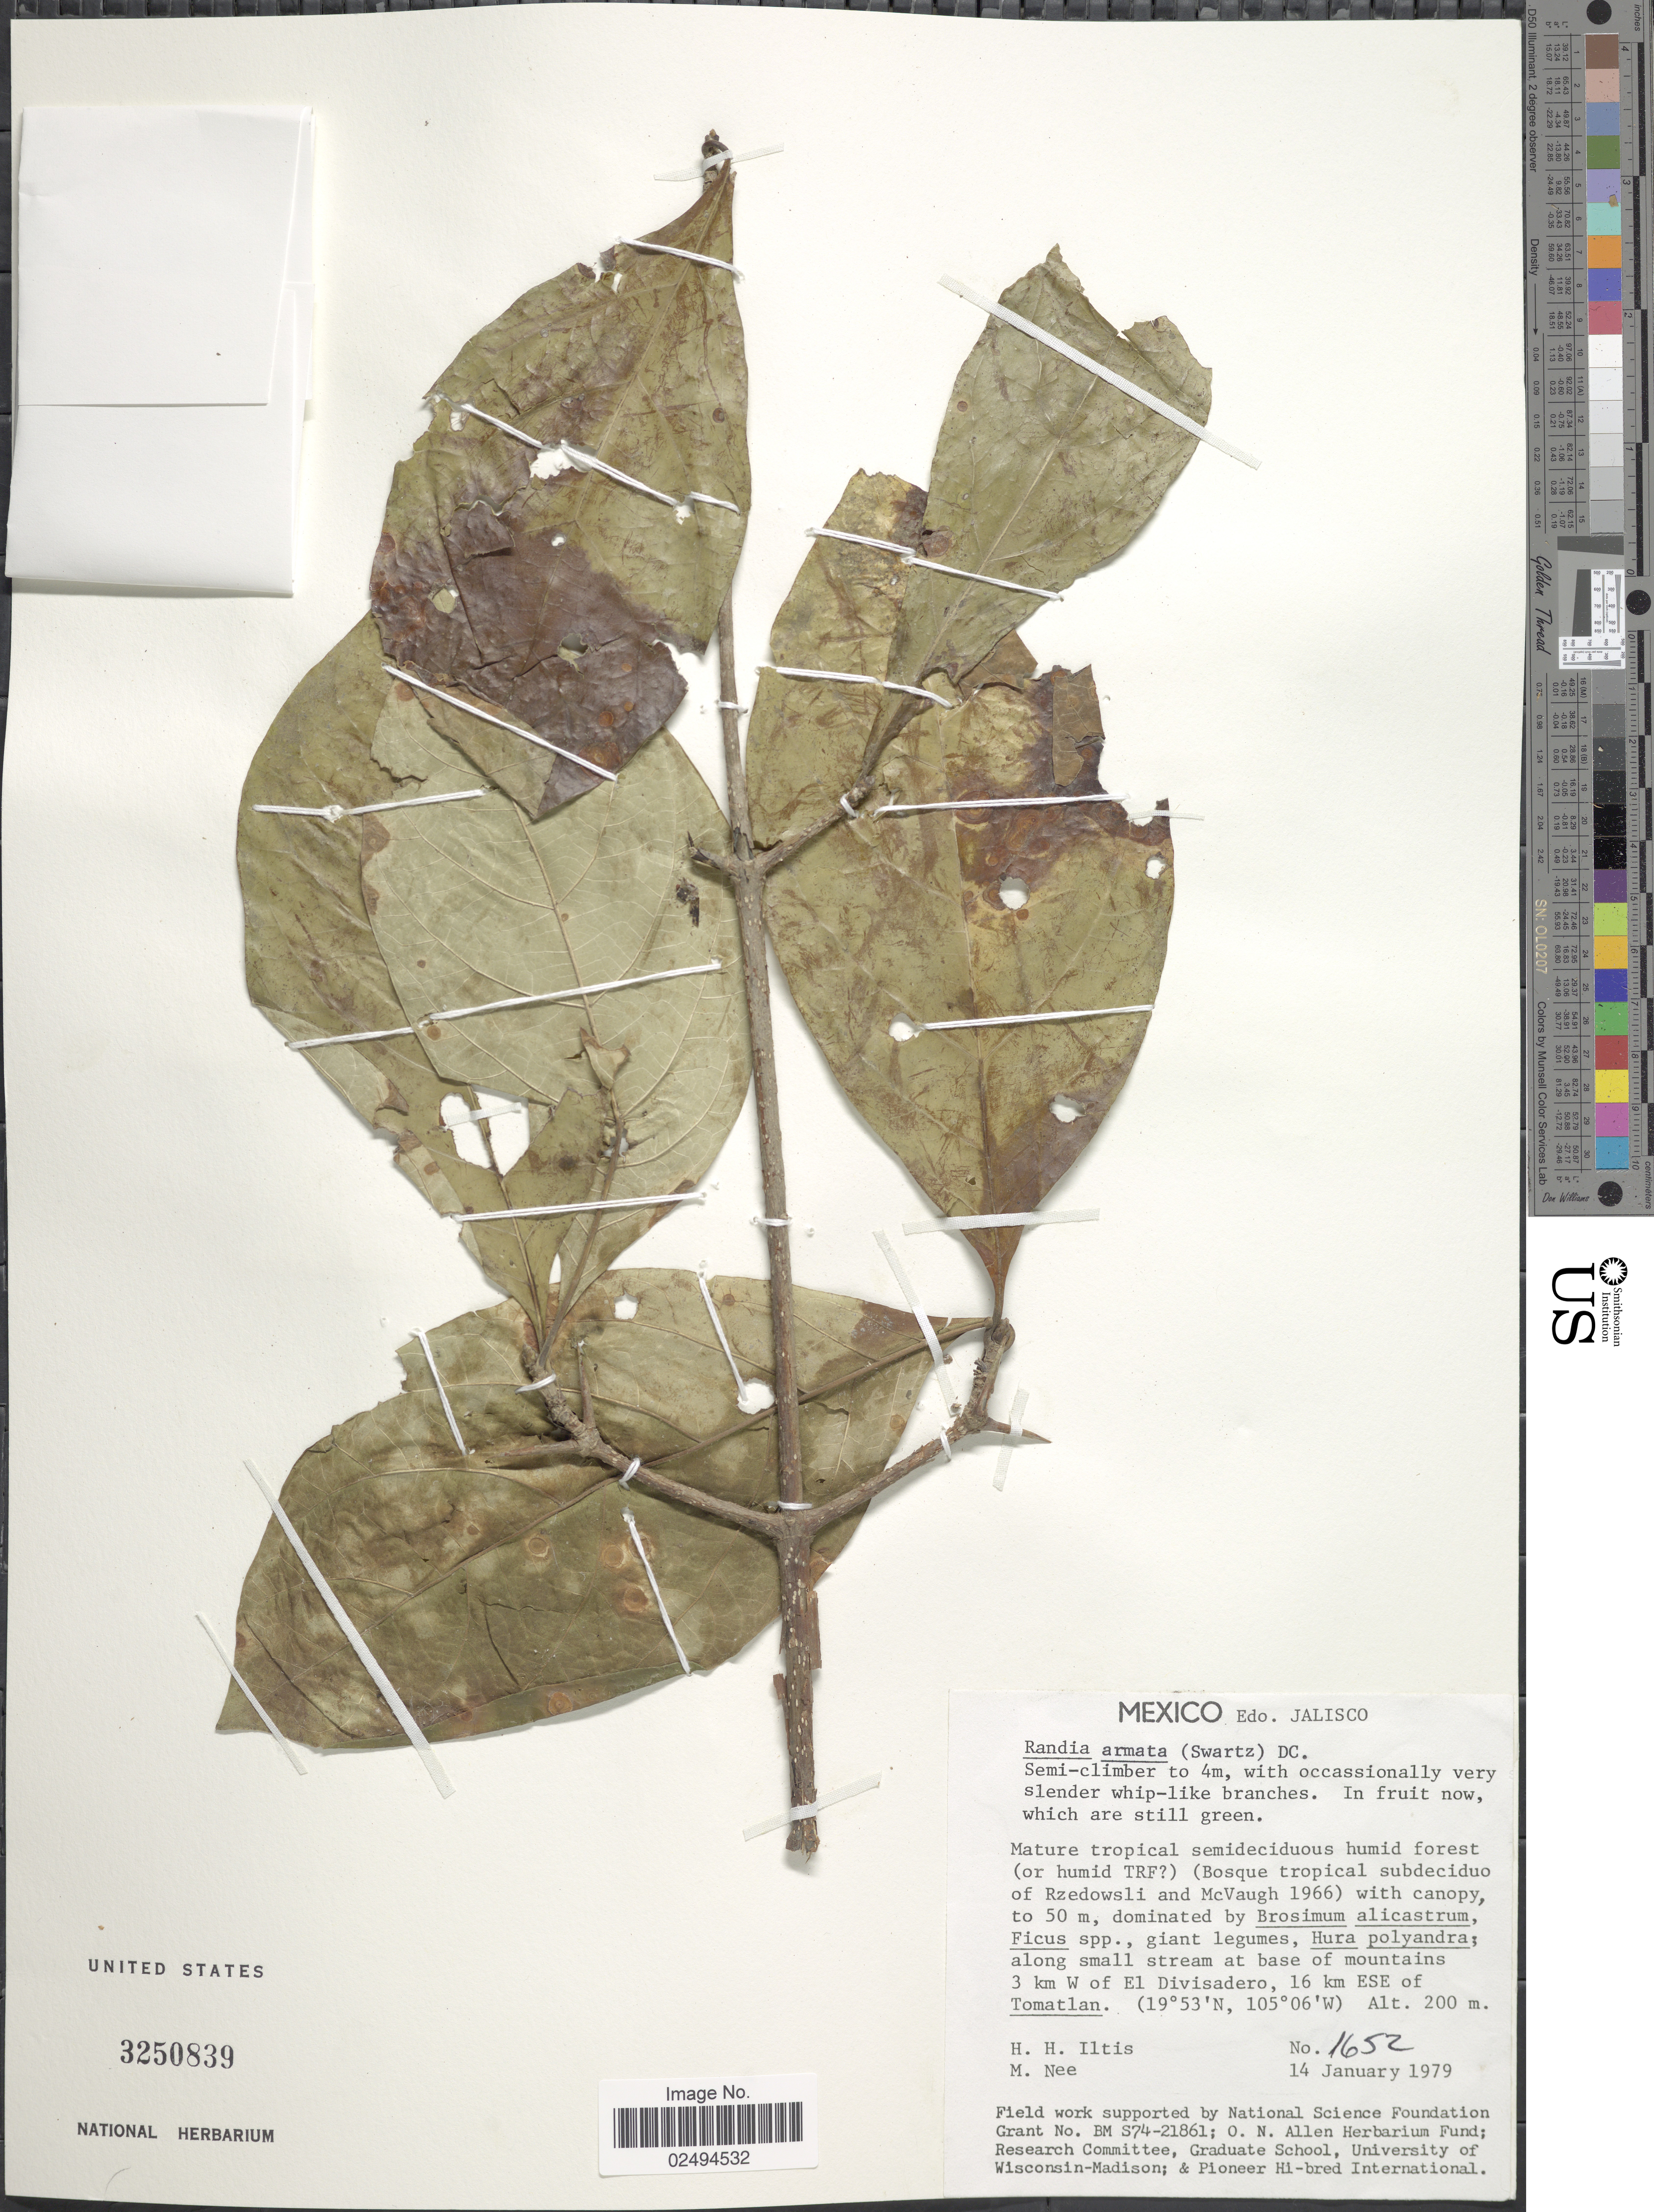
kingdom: Plantae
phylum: Tracheophyta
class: Magnoliopsida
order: Gentianales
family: Rubiaceae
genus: Randia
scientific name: Randia armata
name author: (Sw.) DC.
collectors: H. H. Iltis & M. Nee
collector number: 1652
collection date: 1979-01-14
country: Mexico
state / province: Jalisco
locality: Edo. Jalisco, along small stream at base of mountains, 3 km W of El Divisadero, 16 km ESE of Tomatlan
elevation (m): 200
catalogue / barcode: US 3250839